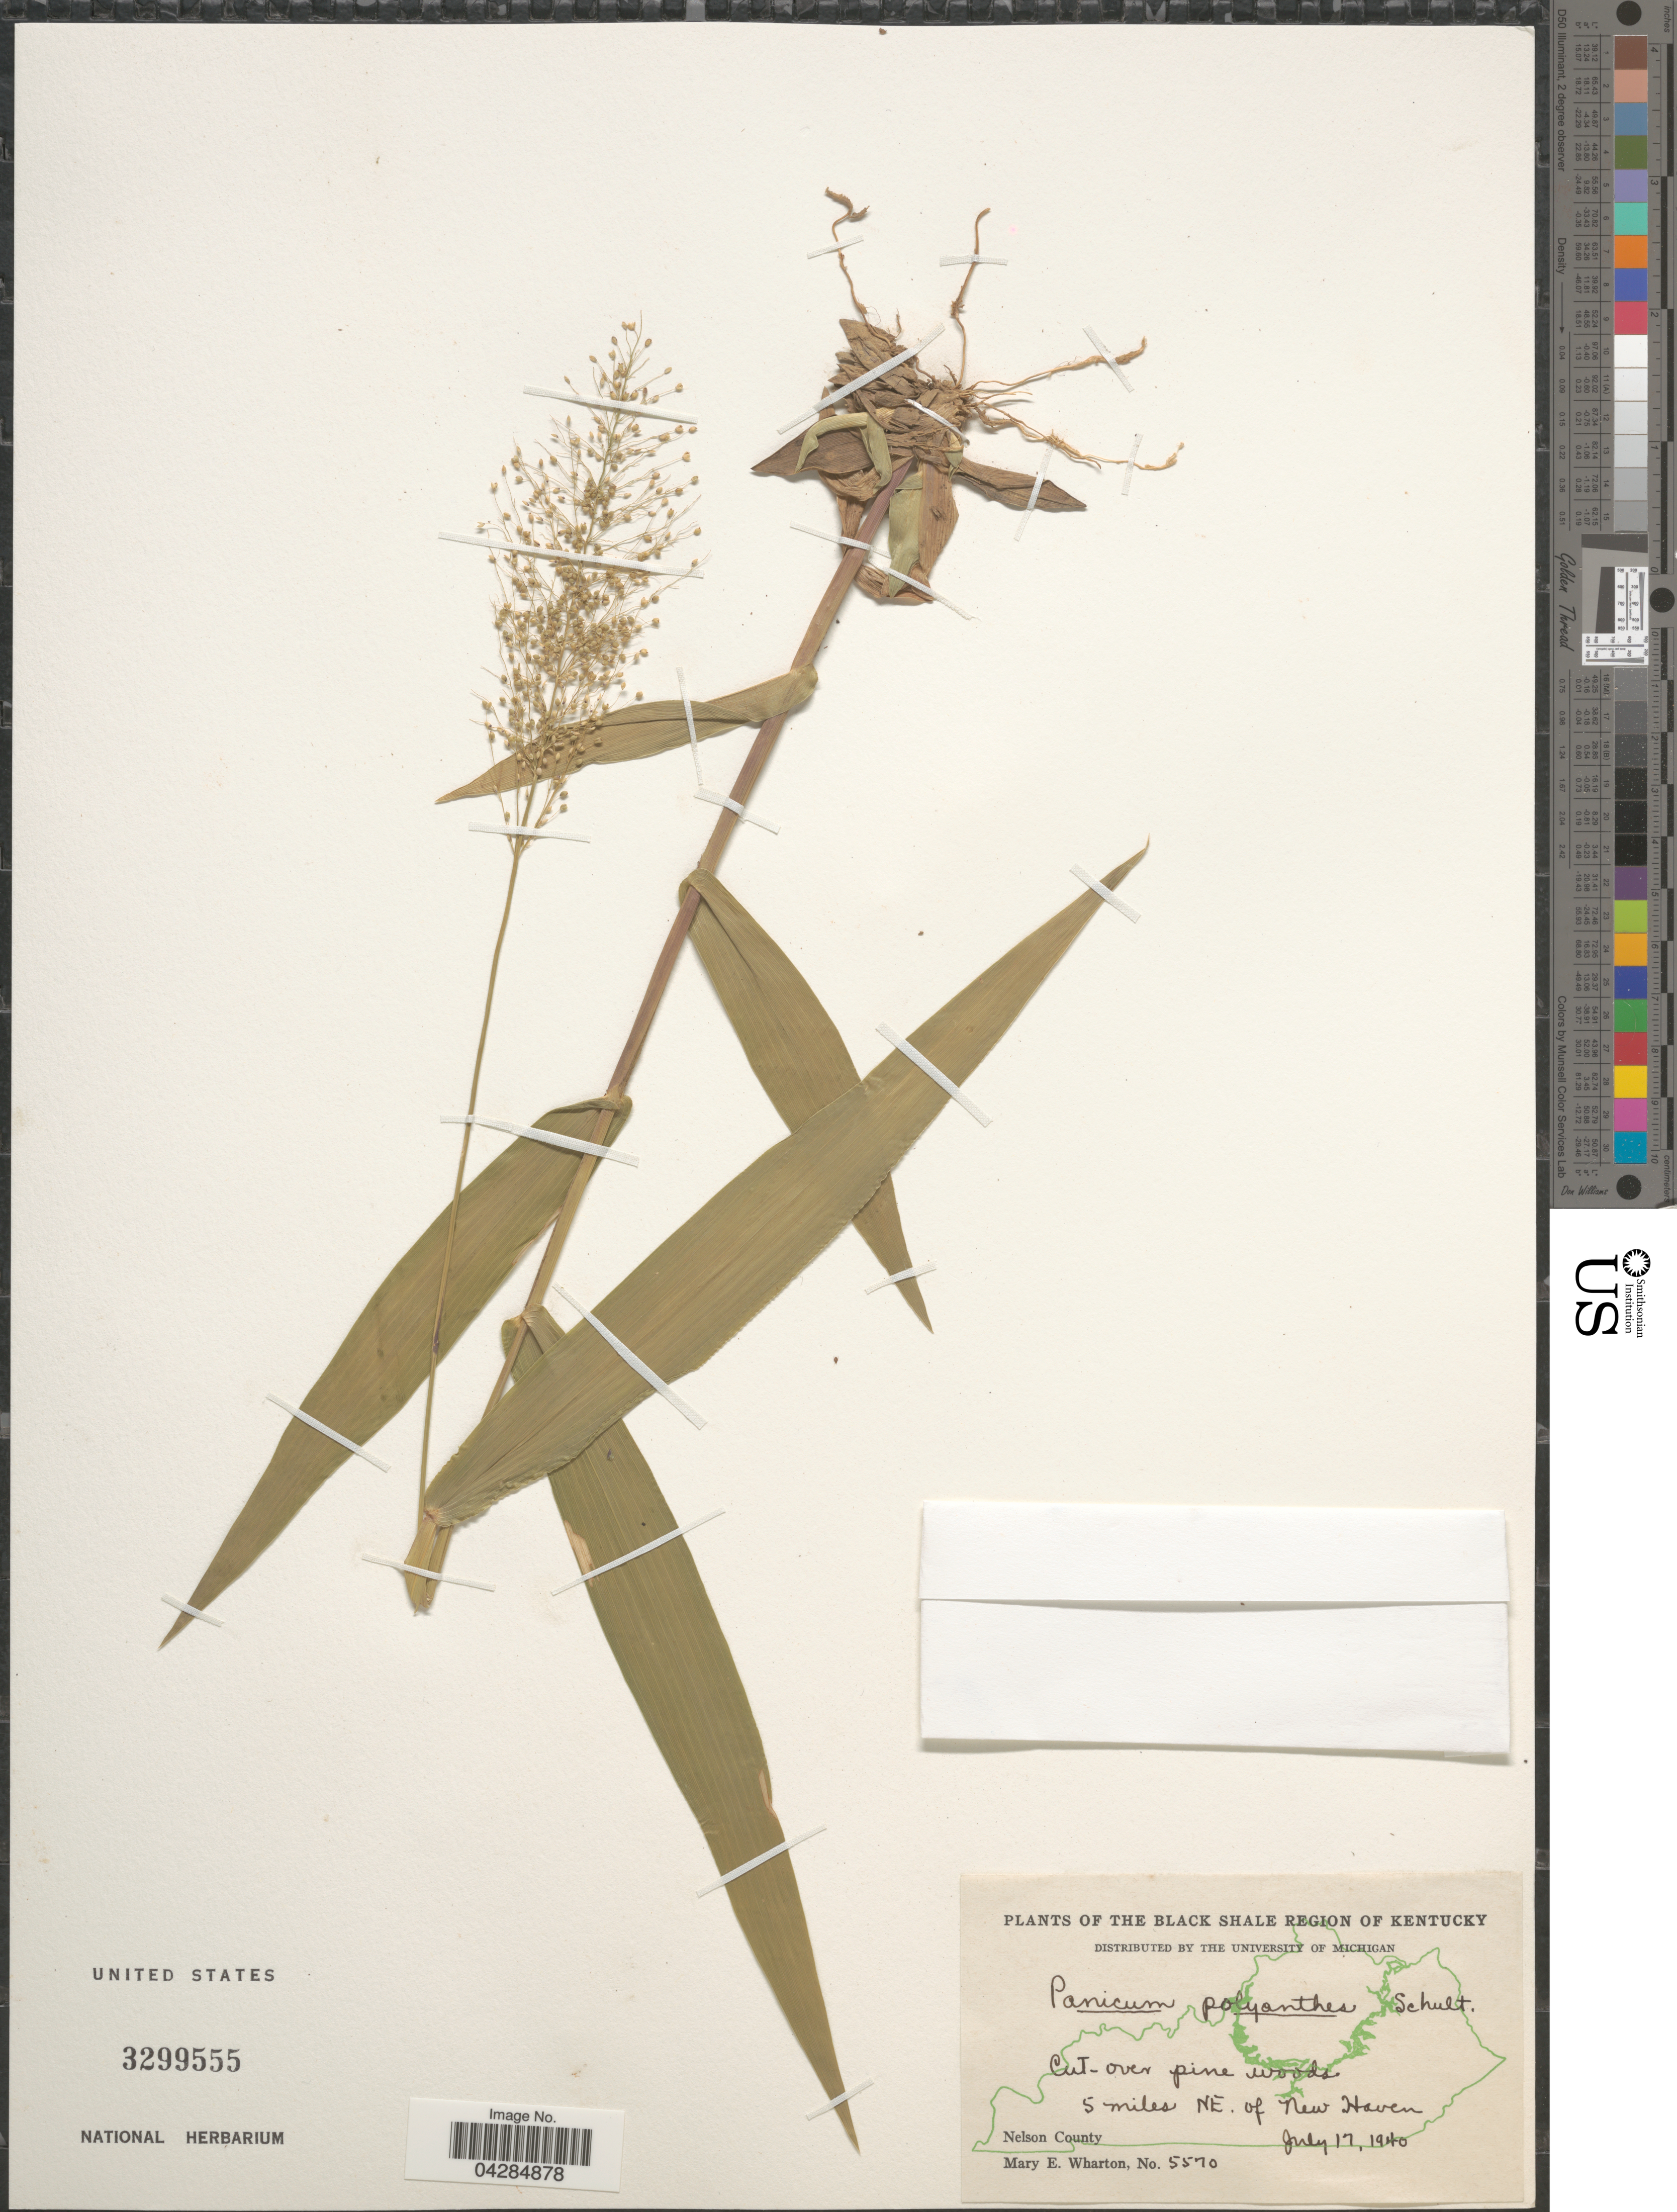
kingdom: Plantae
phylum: Tracheophyta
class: Liliopsida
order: Poales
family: Poaceae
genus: Dichanthelium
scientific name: Dichanthelium polyanthes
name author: (Schult.) Mohlenbr.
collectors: M. Wharton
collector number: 5570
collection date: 1940-07-17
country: United States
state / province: Kentucky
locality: The Black Shale Region of Kentucky. 5 miles NE. of New Haven. Nelson County.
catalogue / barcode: US 3299555